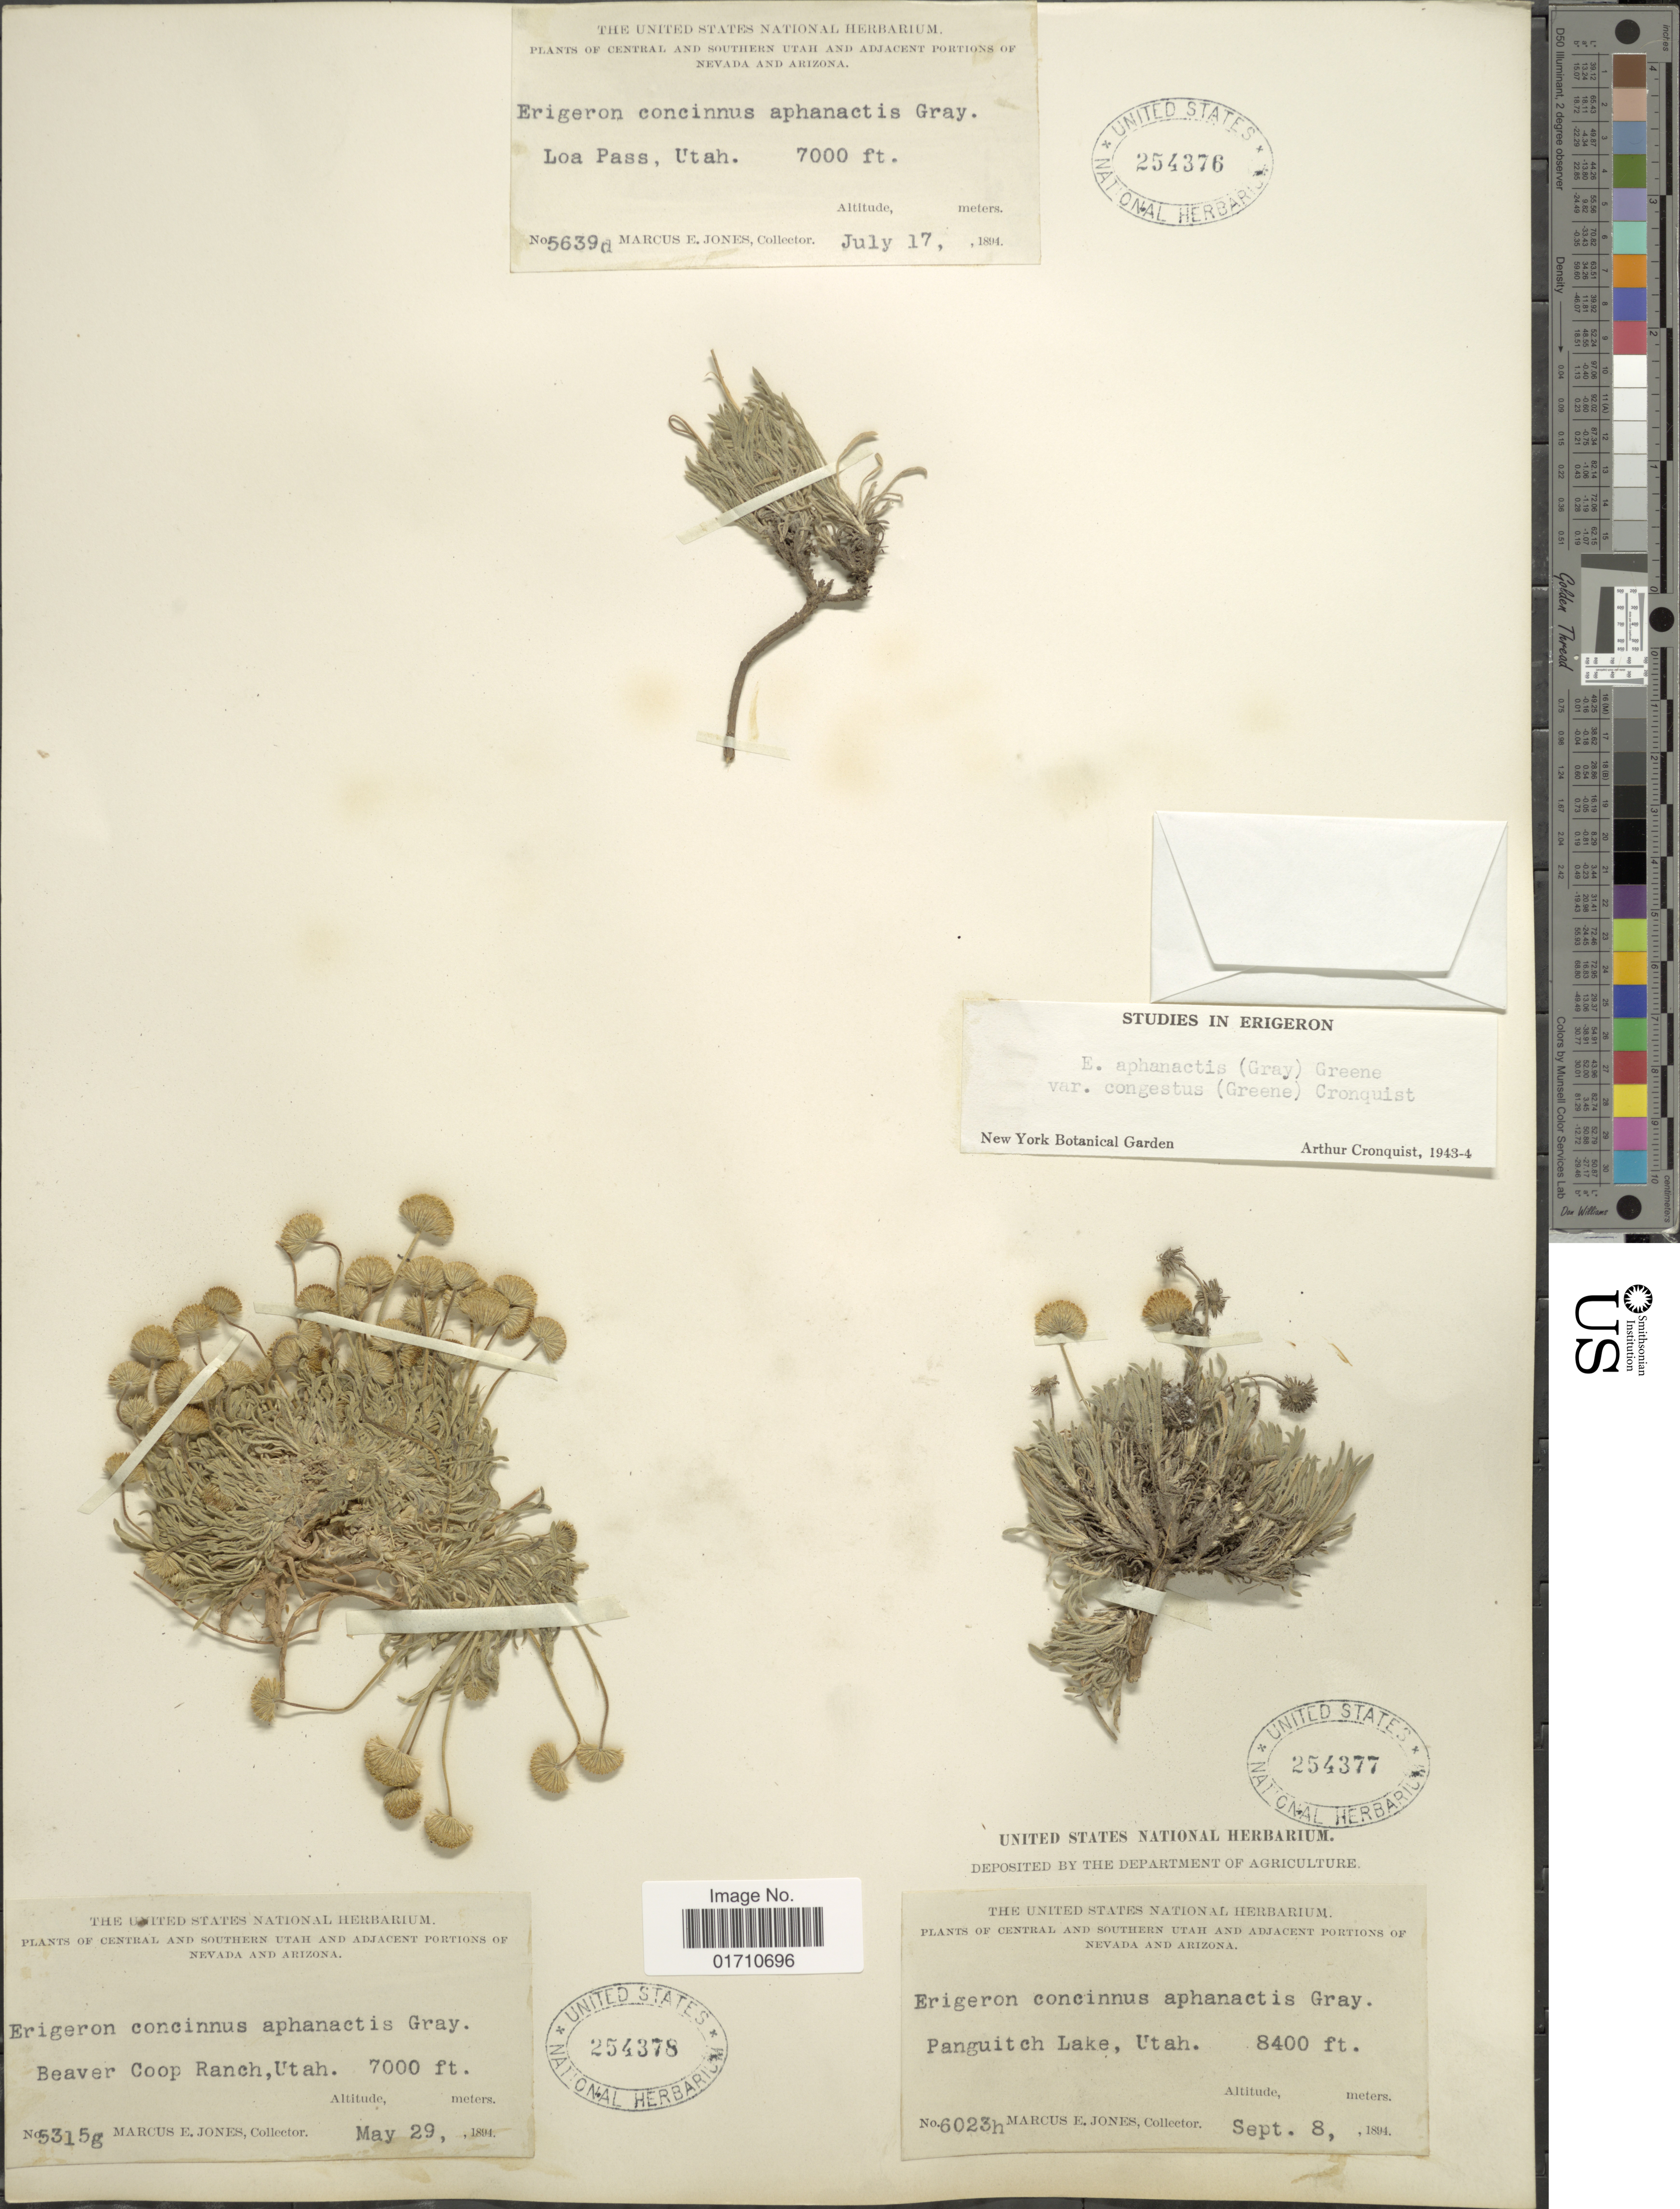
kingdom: Plantae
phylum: Tracheophyta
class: Magnoliopsida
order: Asterales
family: Asteraceae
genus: Erigeron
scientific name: Erigeron aphanactis var. congestus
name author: (Greene) Cronq.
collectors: M. E. Jones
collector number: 5315g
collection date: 1894-05-29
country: United States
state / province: Utah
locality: Central and Southern Utah and Adjacent portions of Nevada and Arizona, Beaver Coop Ranch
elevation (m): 2134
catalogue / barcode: US 254378